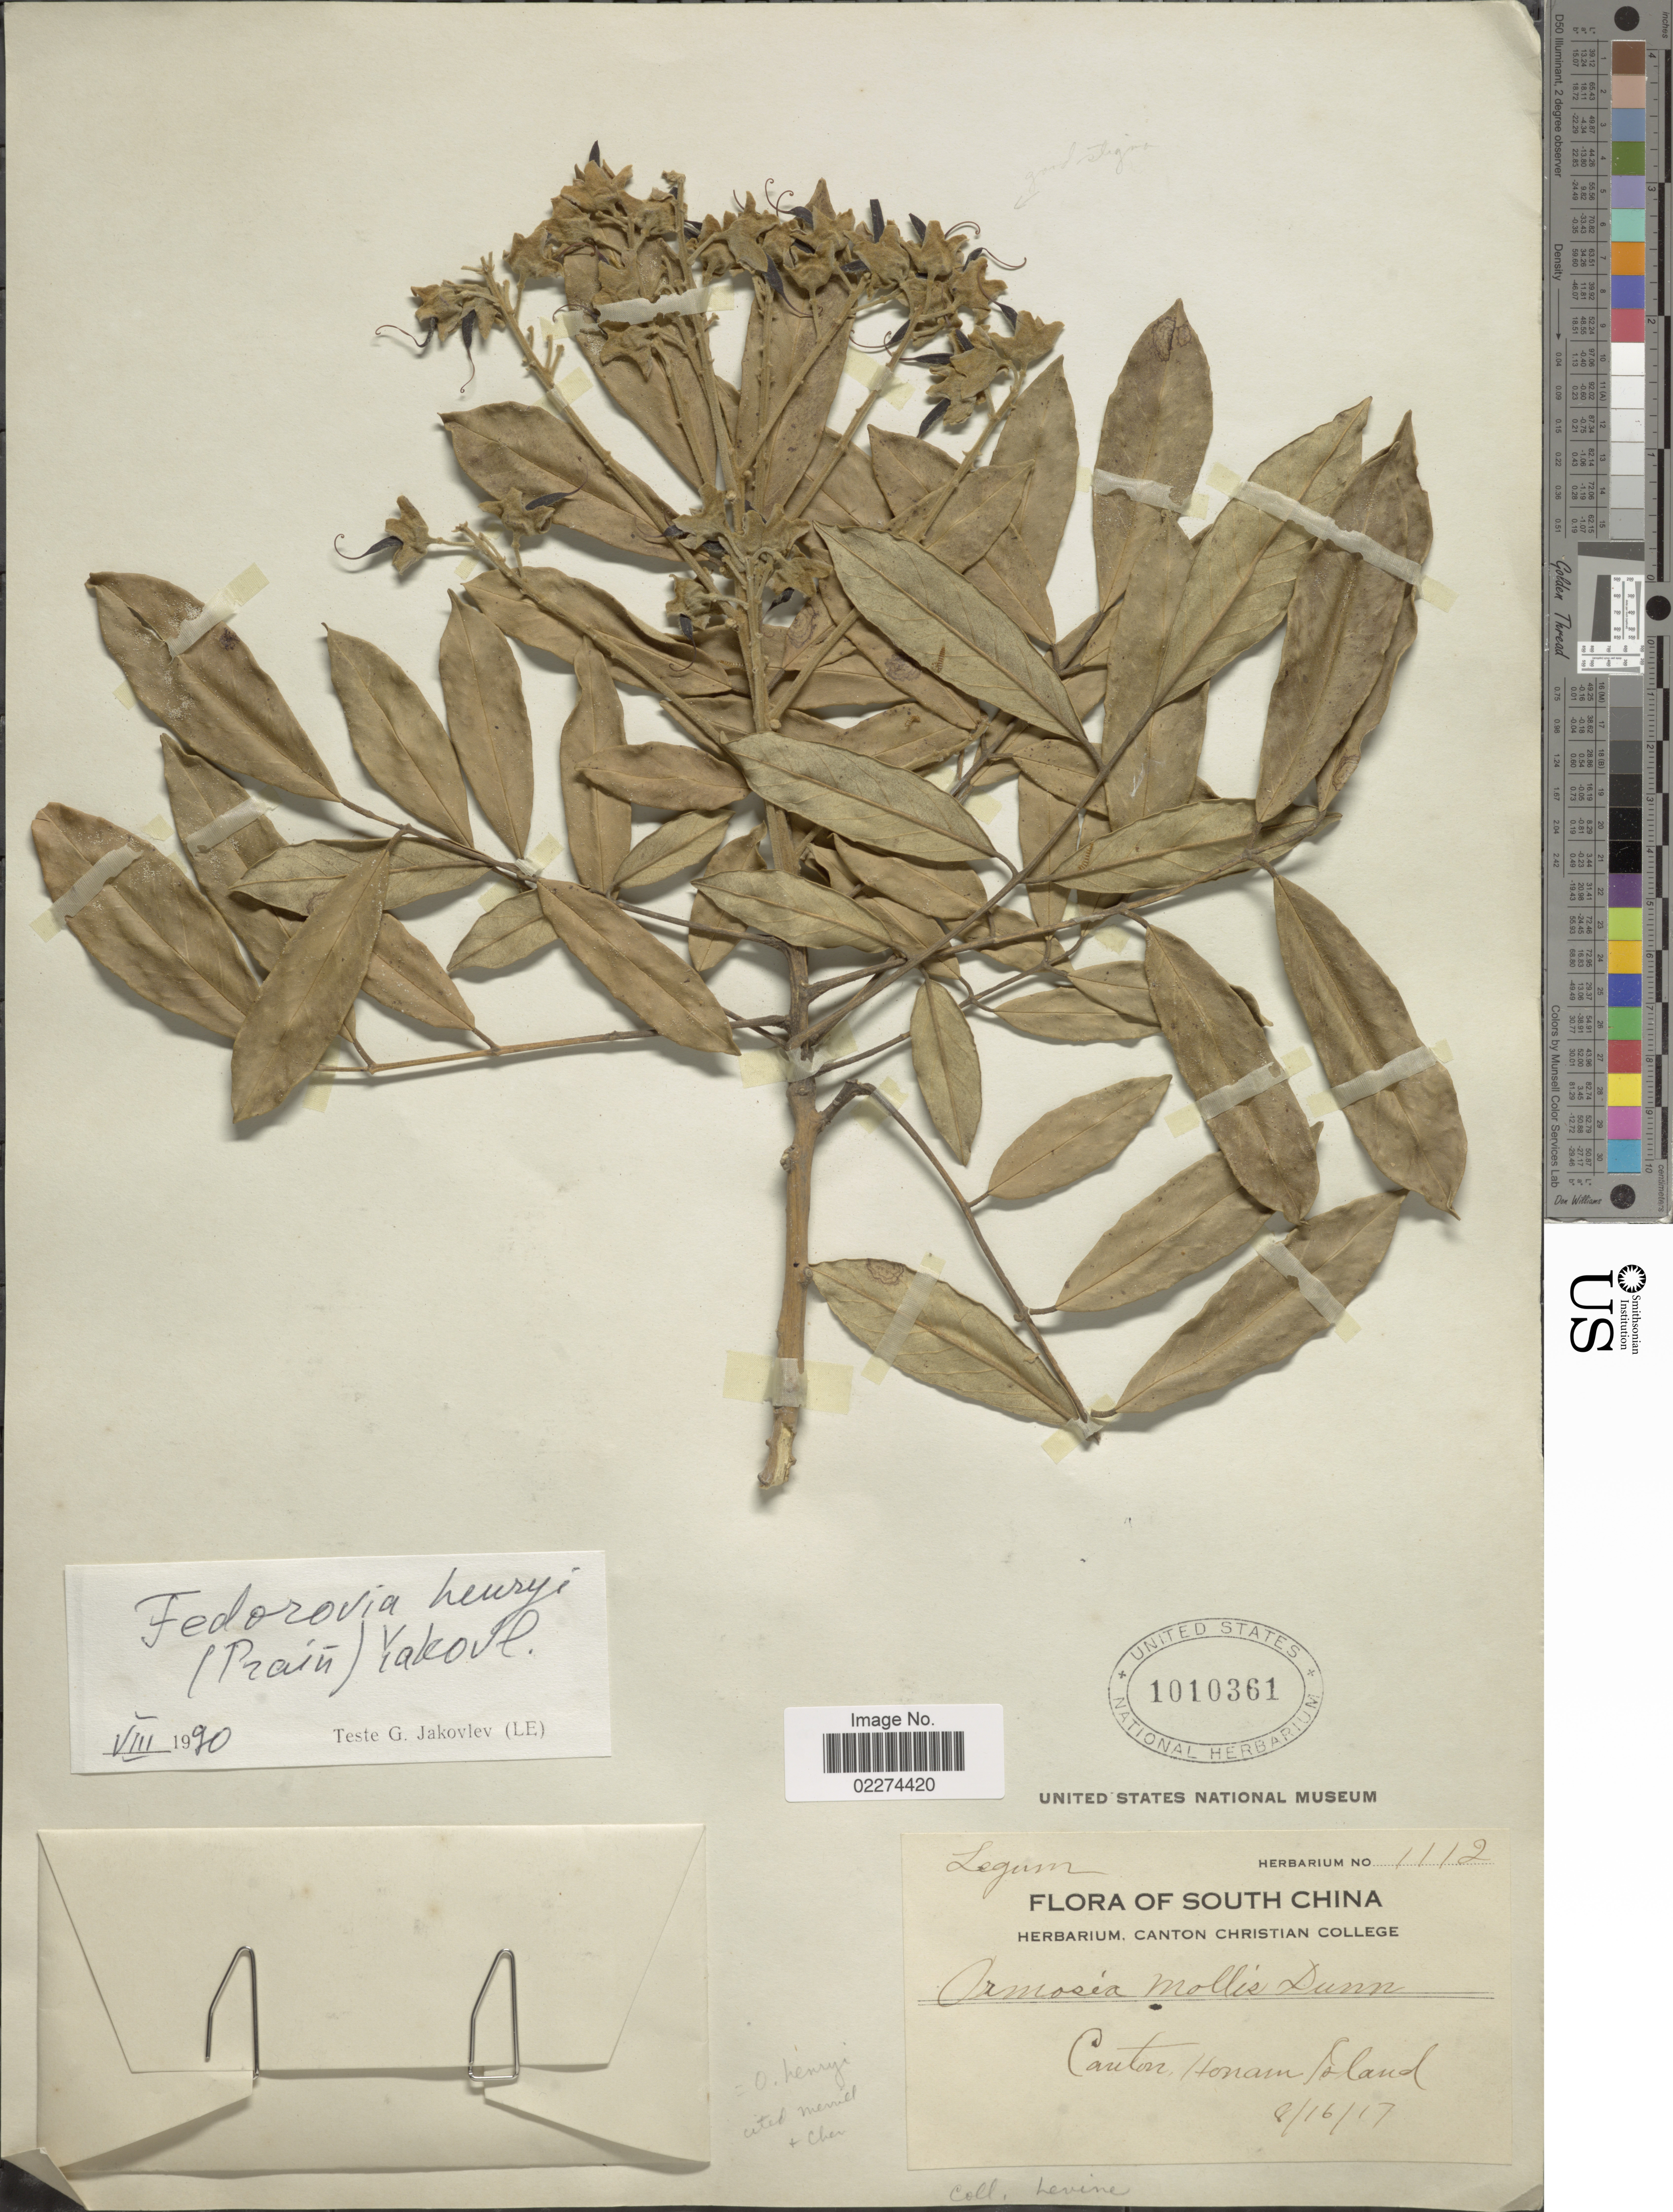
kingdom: Plantae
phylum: Tracheophyta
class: Magnoliopsida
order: Fabales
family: Fabaceae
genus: Ormosia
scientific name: Ormosia henryi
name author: Prain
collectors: -. Levine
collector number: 150817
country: China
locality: South China, Canton, Honam Island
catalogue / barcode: US 1010361